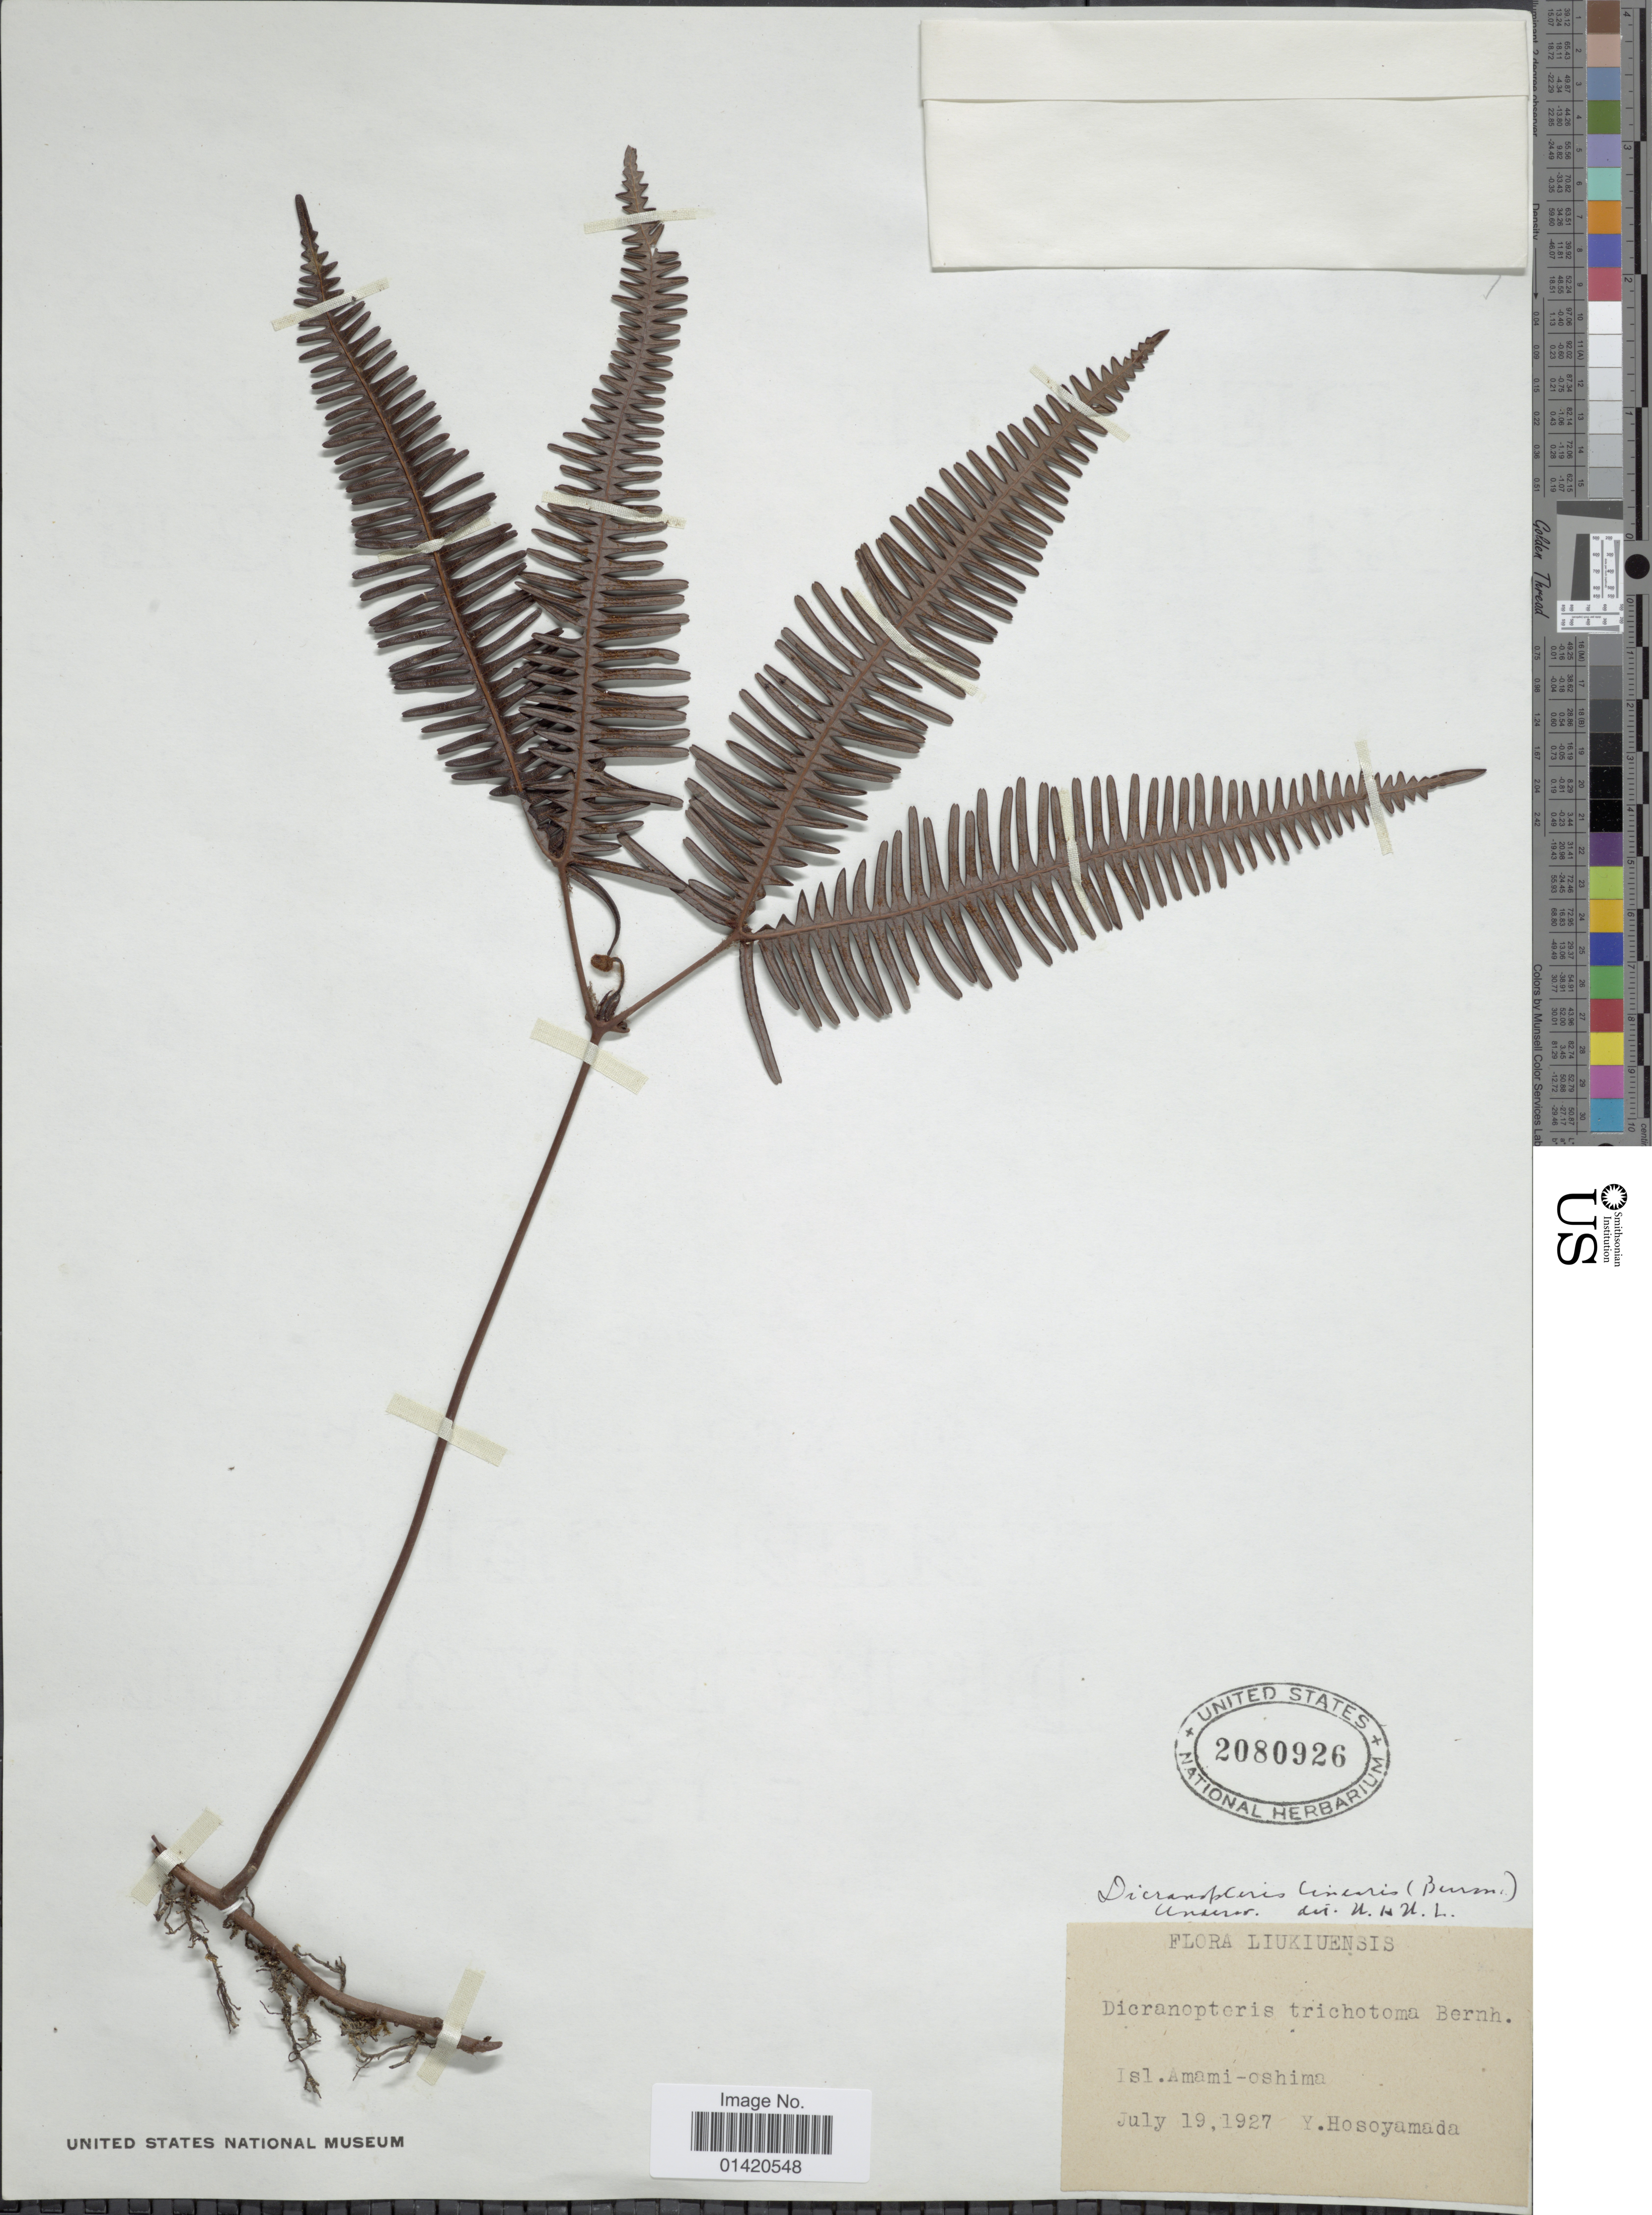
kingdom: Plantae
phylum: Tracheophyta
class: Polypodiopsida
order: Gleicheniales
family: Gleicheniaceae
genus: Dicranopteris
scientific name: Dicranopteris linearis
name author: (Burm. f.) Underw.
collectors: Y. Hosoyamada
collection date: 1927-07-19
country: Japan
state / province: Okinawa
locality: Liukiunsis, Isl. Amami-Oshima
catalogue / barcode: US 2080926